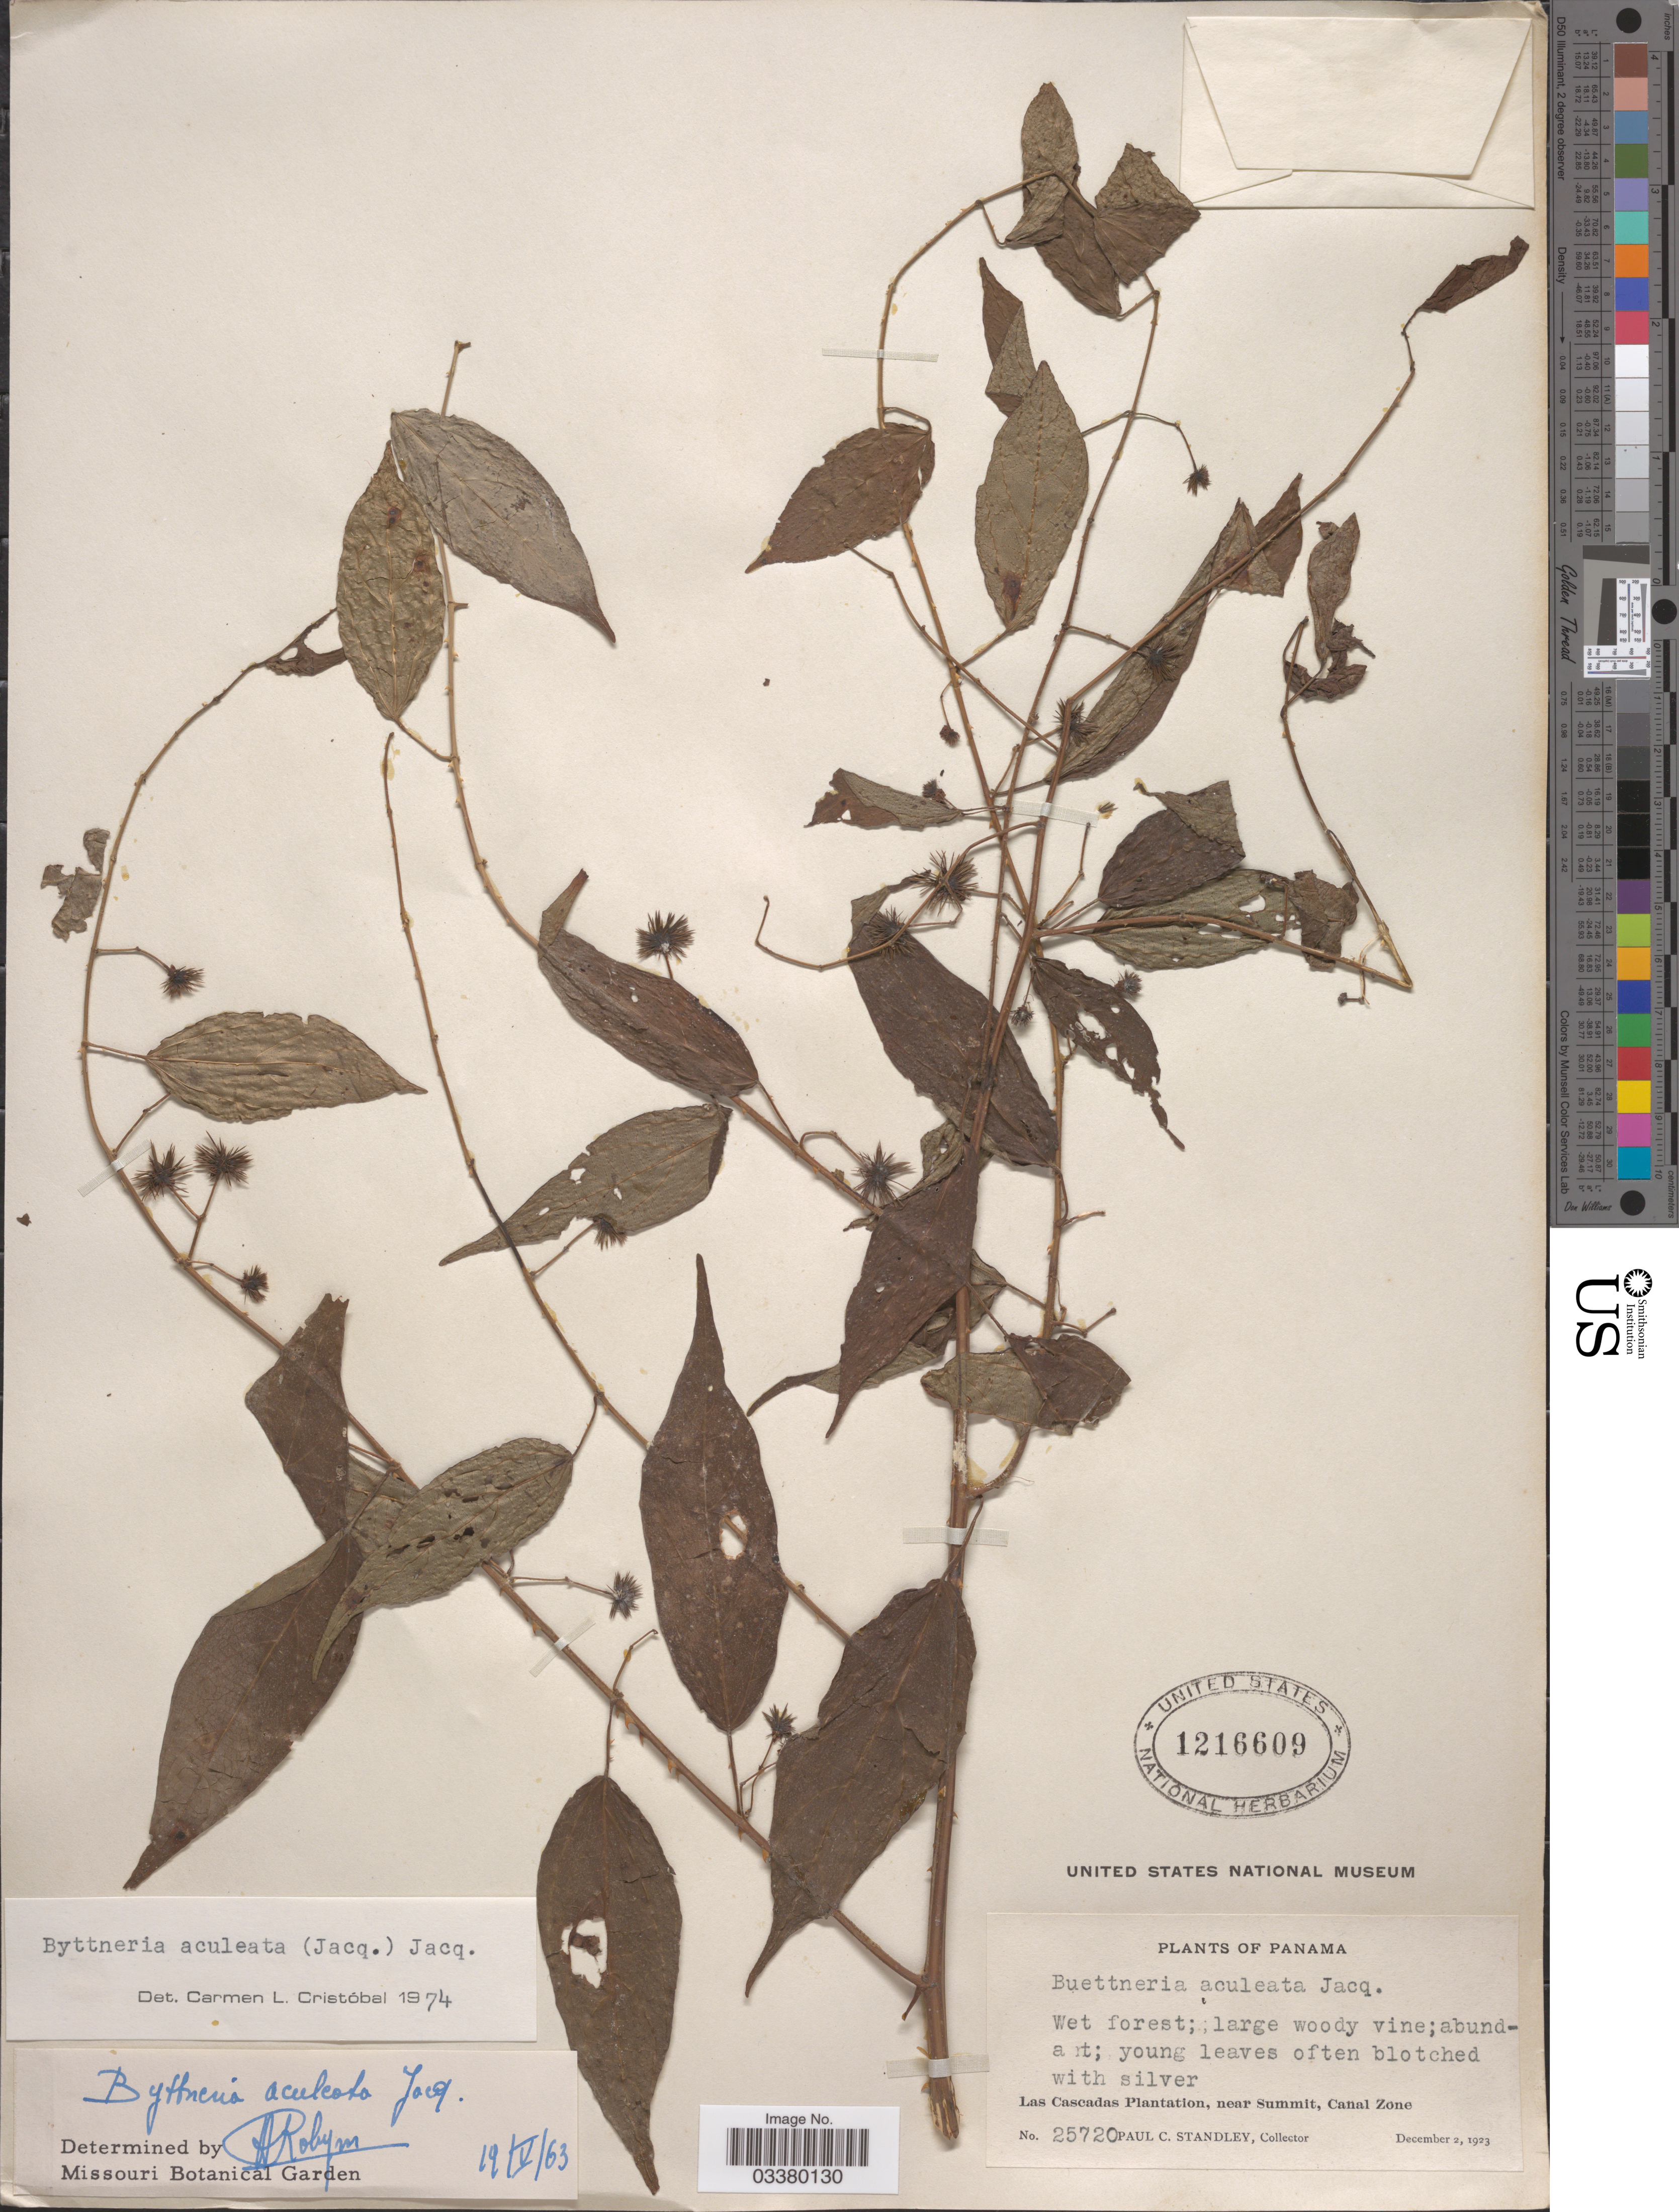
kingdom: Plantae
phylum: Tracheophyta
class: Magnoliopsida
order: Malvales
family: Malvaceae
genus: Byttneria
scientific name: Byttneria aculeata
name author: (Jacq.) Jacq.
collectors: P. C. Standley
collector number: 25720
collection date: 1923-12-02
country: Panama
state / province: Colón / Panamá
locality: Las Cascadas Plantation, near Summit, Canal Zone.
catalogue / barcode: US 1216609